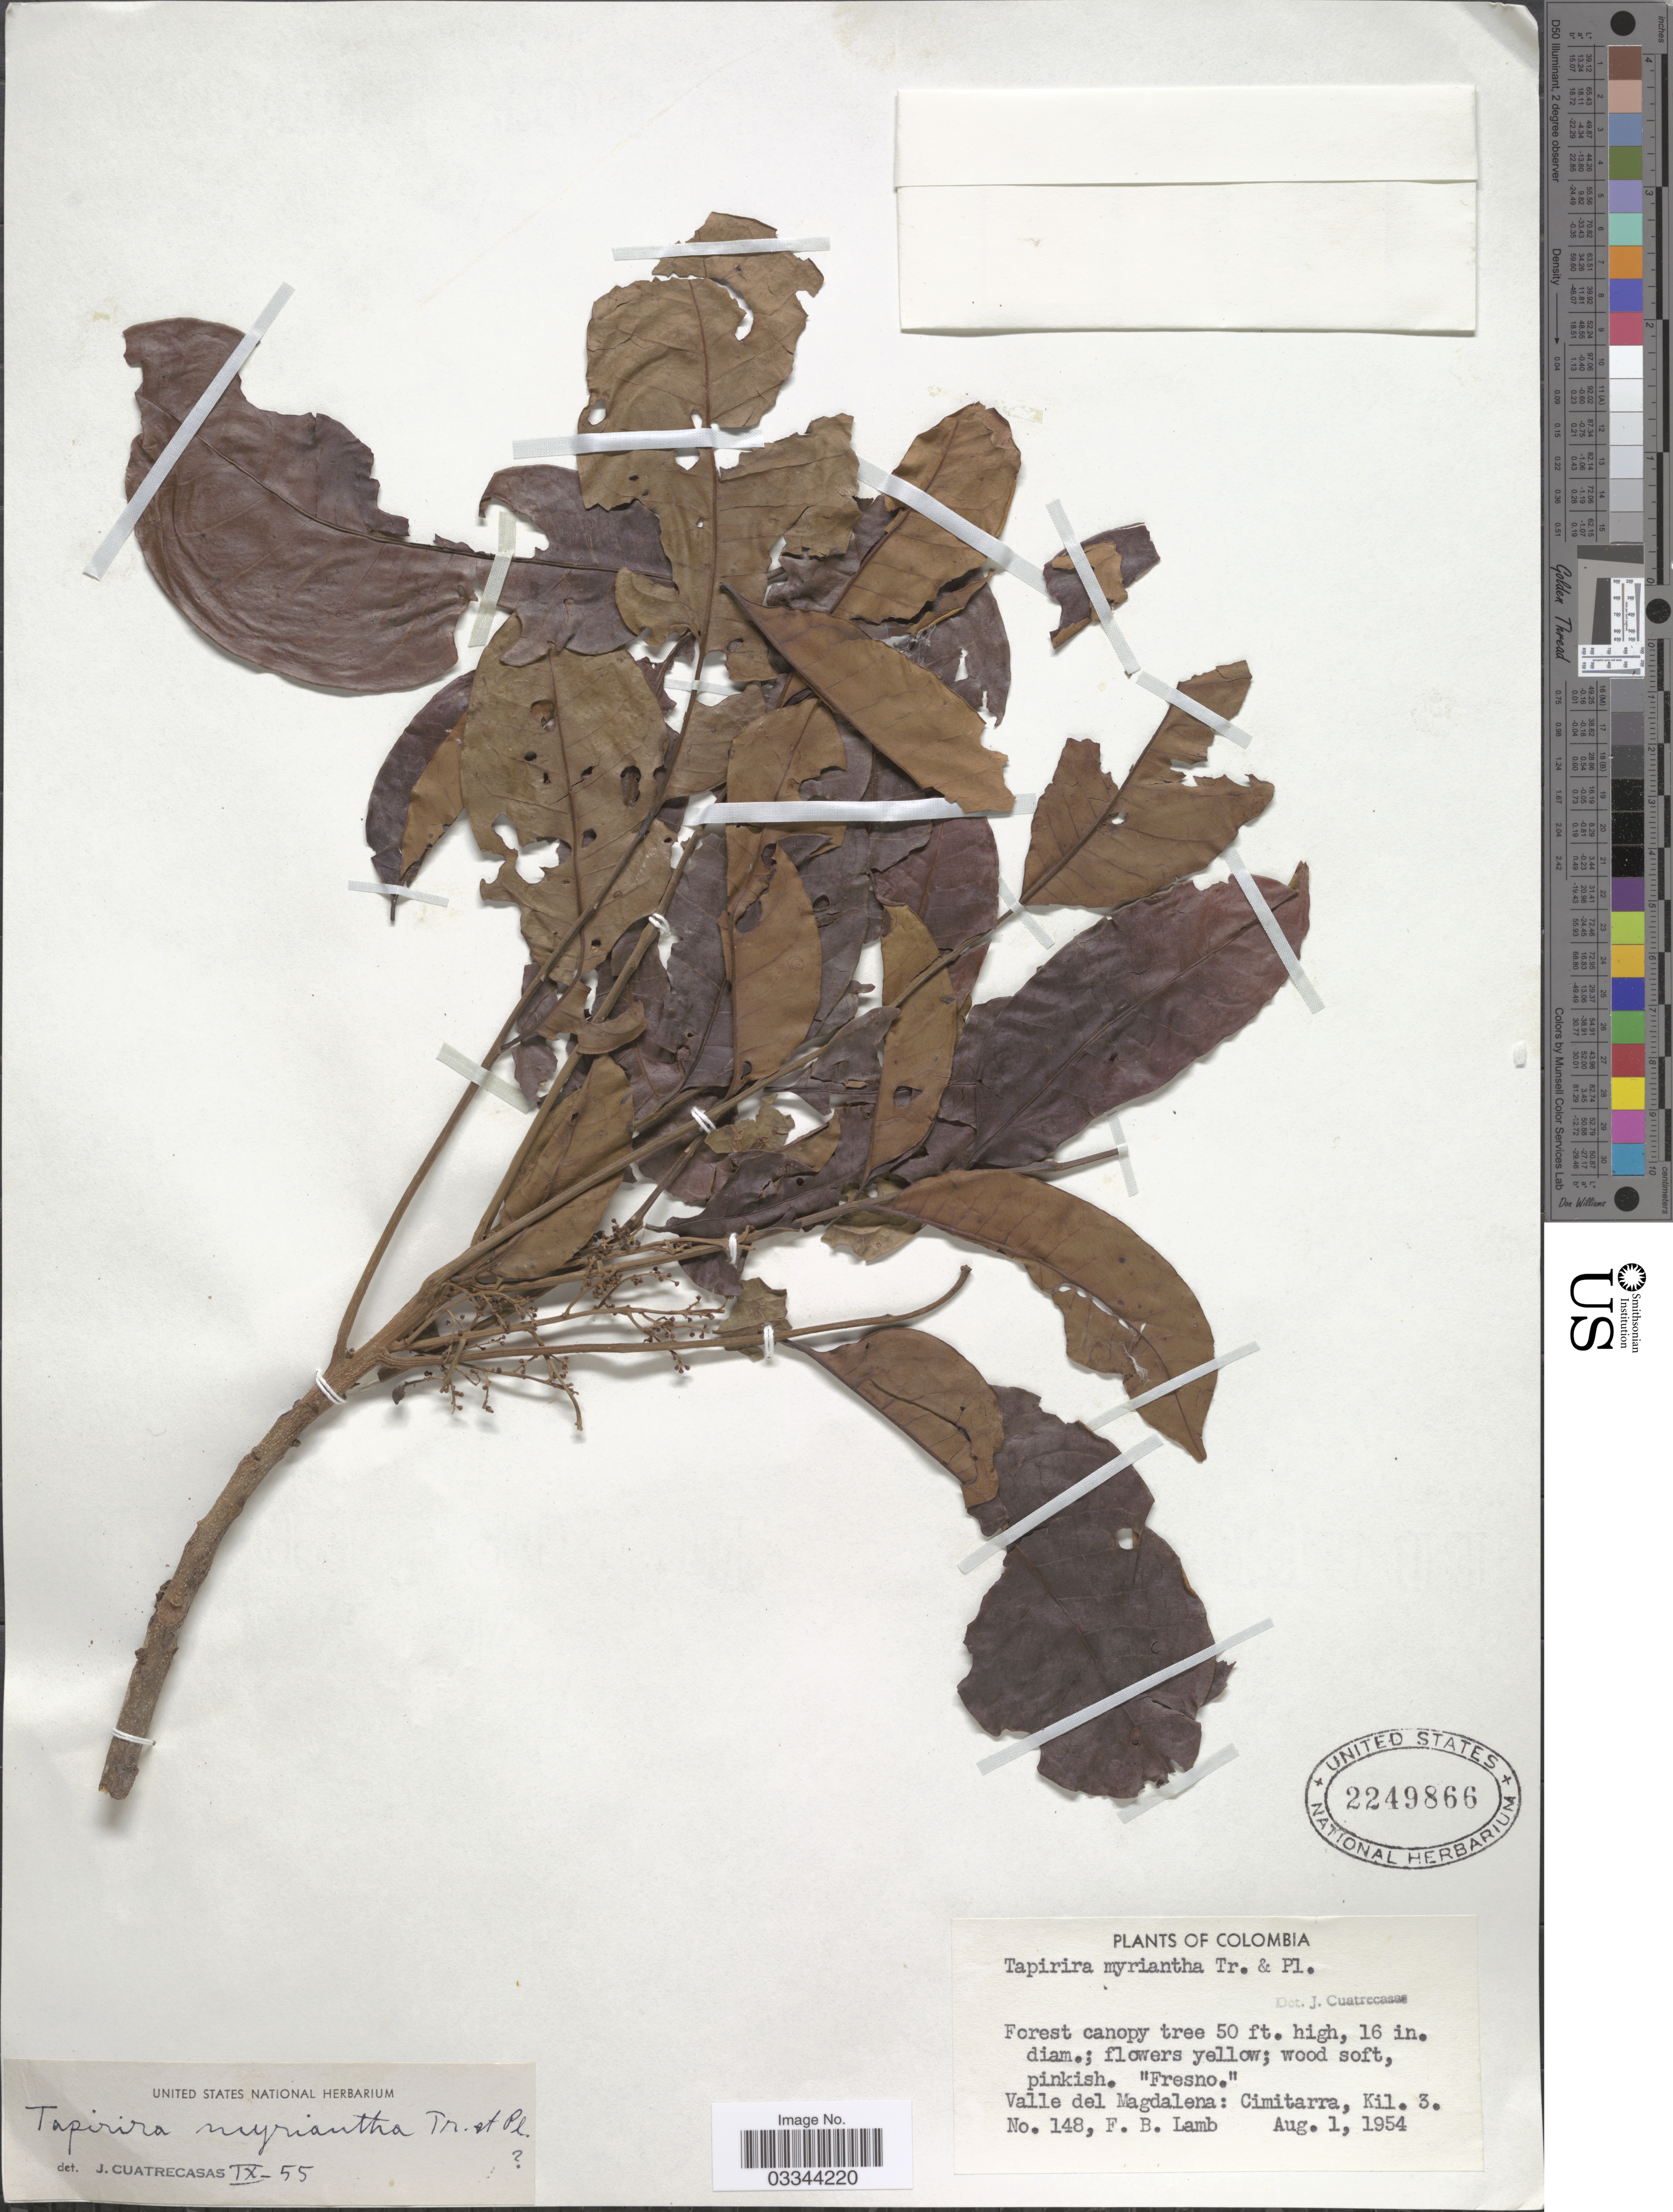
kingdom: Plantae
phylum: Tracheophyta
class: Magnoliopsida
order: Sapindales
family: Anacardiaceae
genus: Tapirira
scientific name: Tapirira myriantha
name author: Triana & Planch.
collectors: F. B. Lamb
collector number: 148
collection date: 1954-08-01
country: Colombia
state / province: Magdalena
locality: Valle del Magdalena: Cimitarra, Kil. 3.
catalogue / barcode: US 2249866